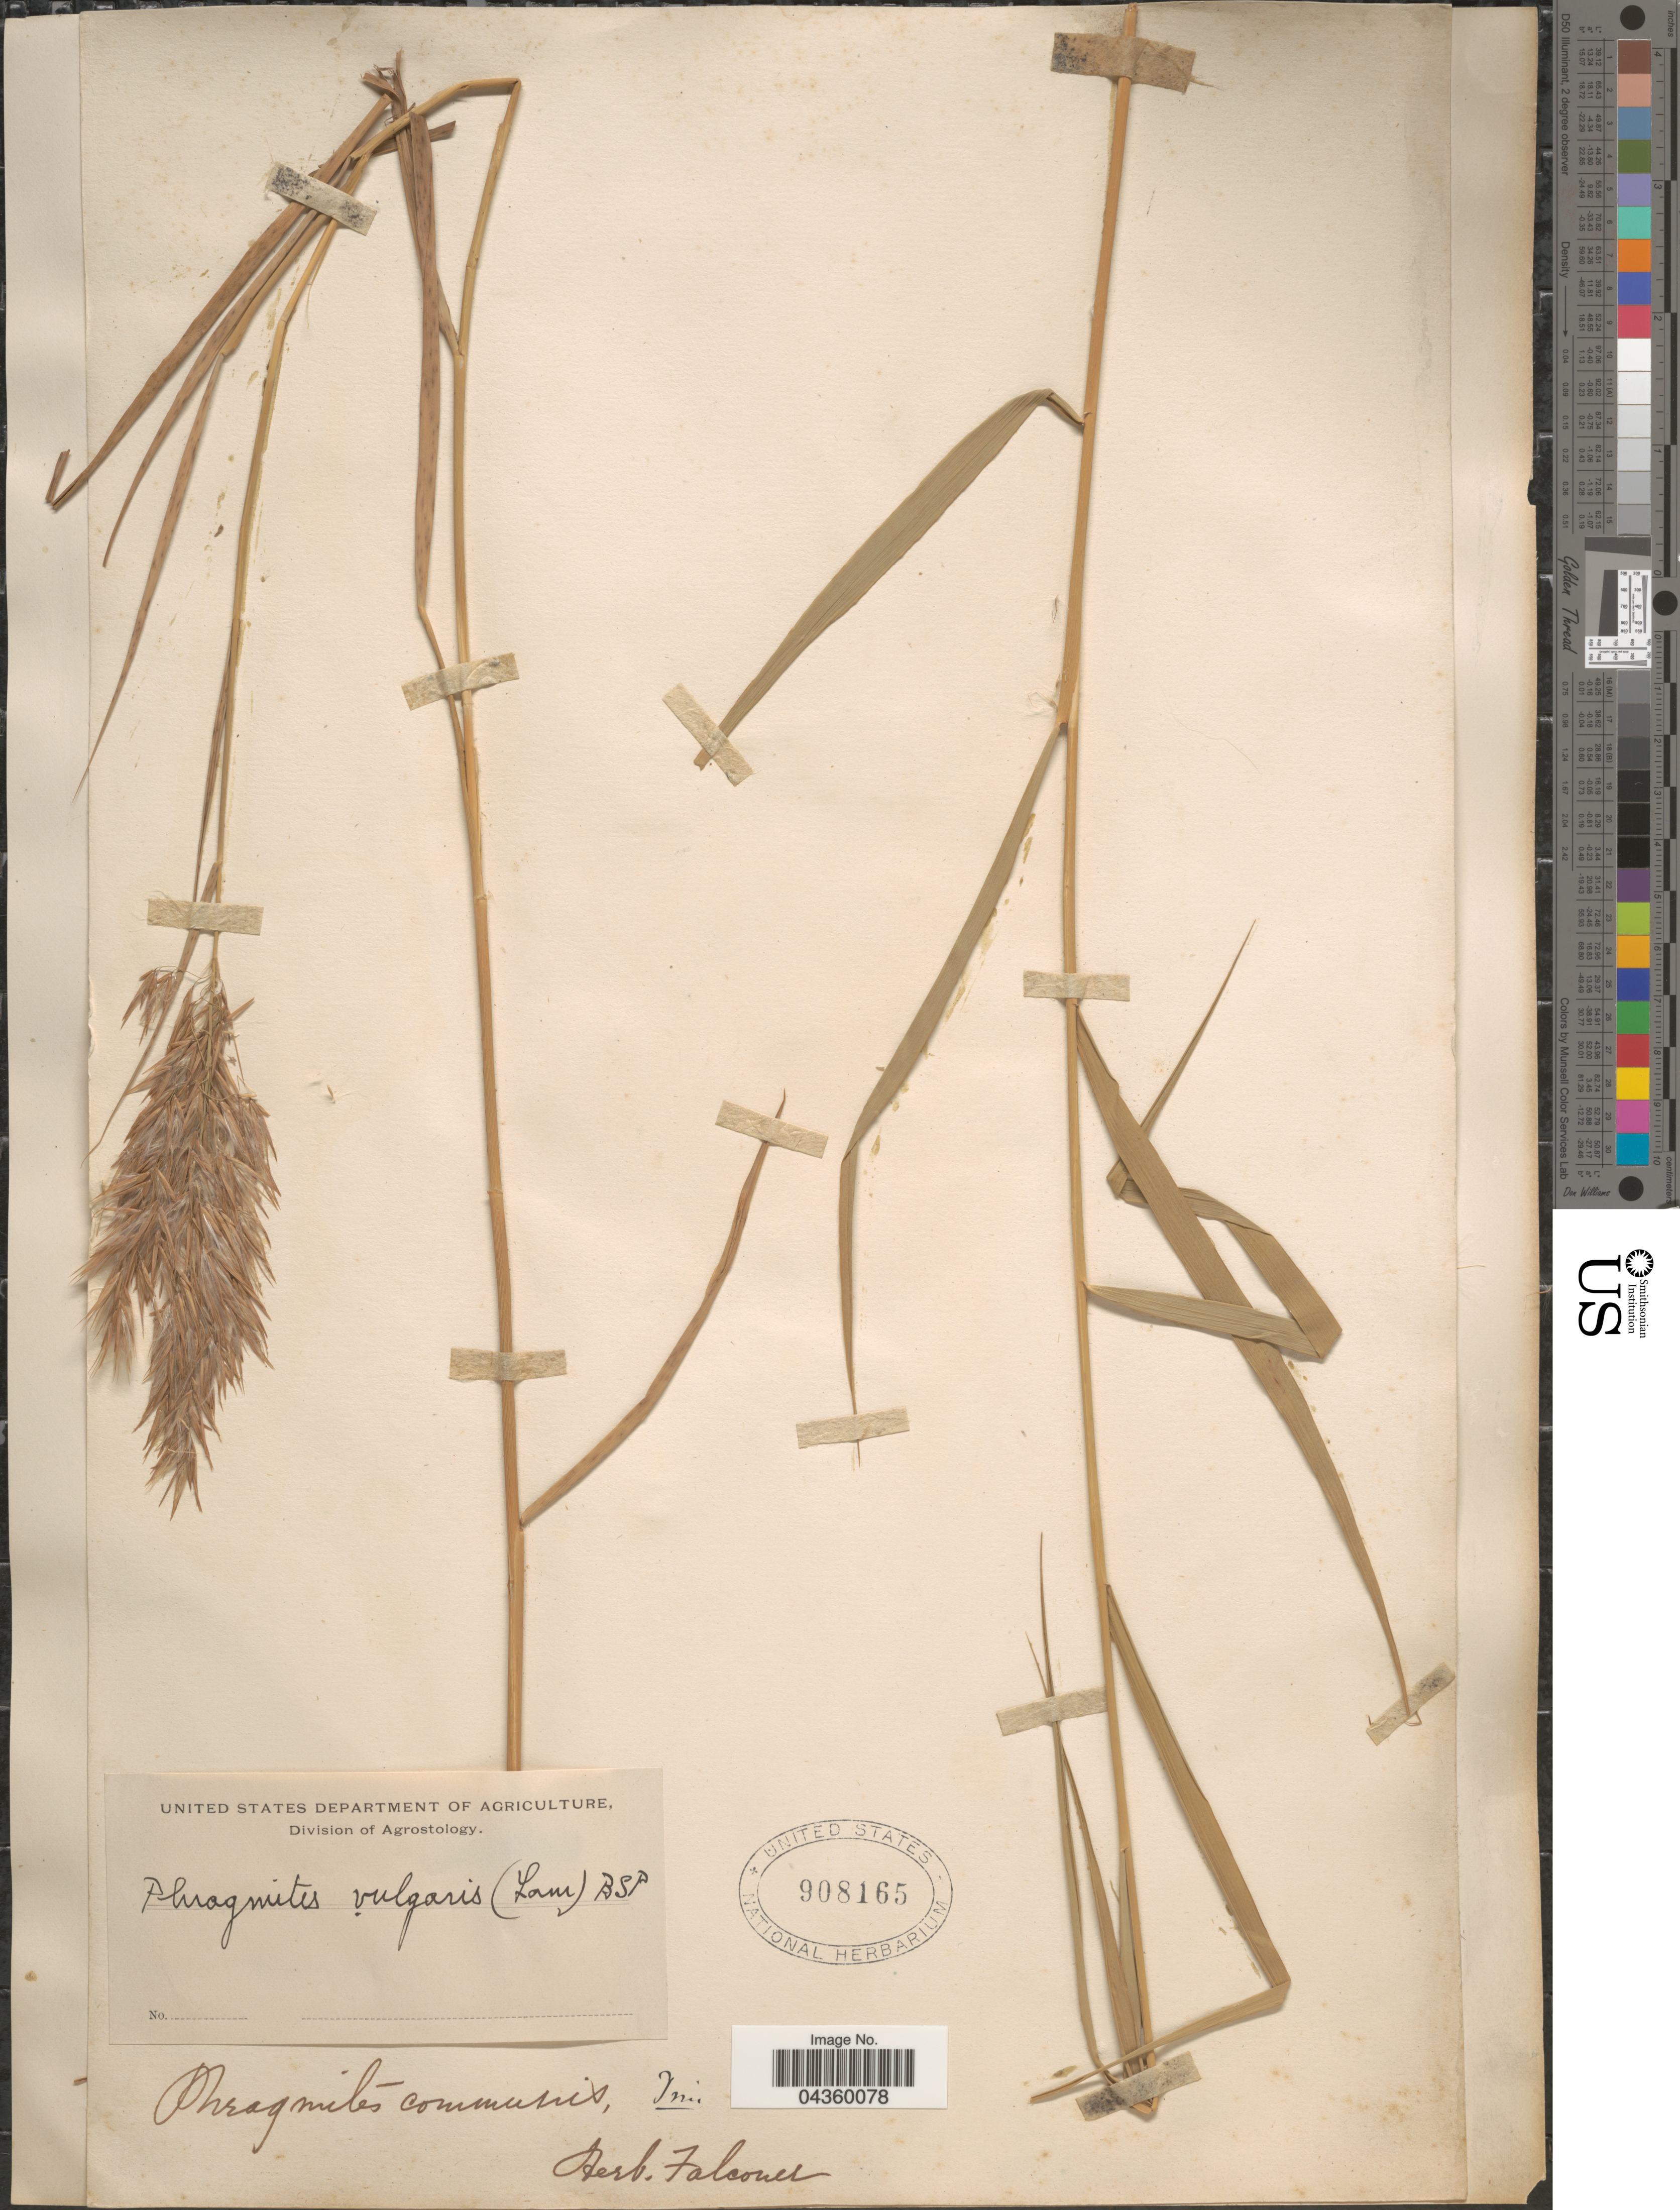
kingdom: Plantae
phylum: Tracheophyta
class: Liliopsida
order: Poales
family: Poaceae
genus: Phragmites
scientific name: Phragmites australis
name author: (Cav.) Trin. ex Steud.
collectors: ex herb. Falconer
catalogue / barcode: US 908165